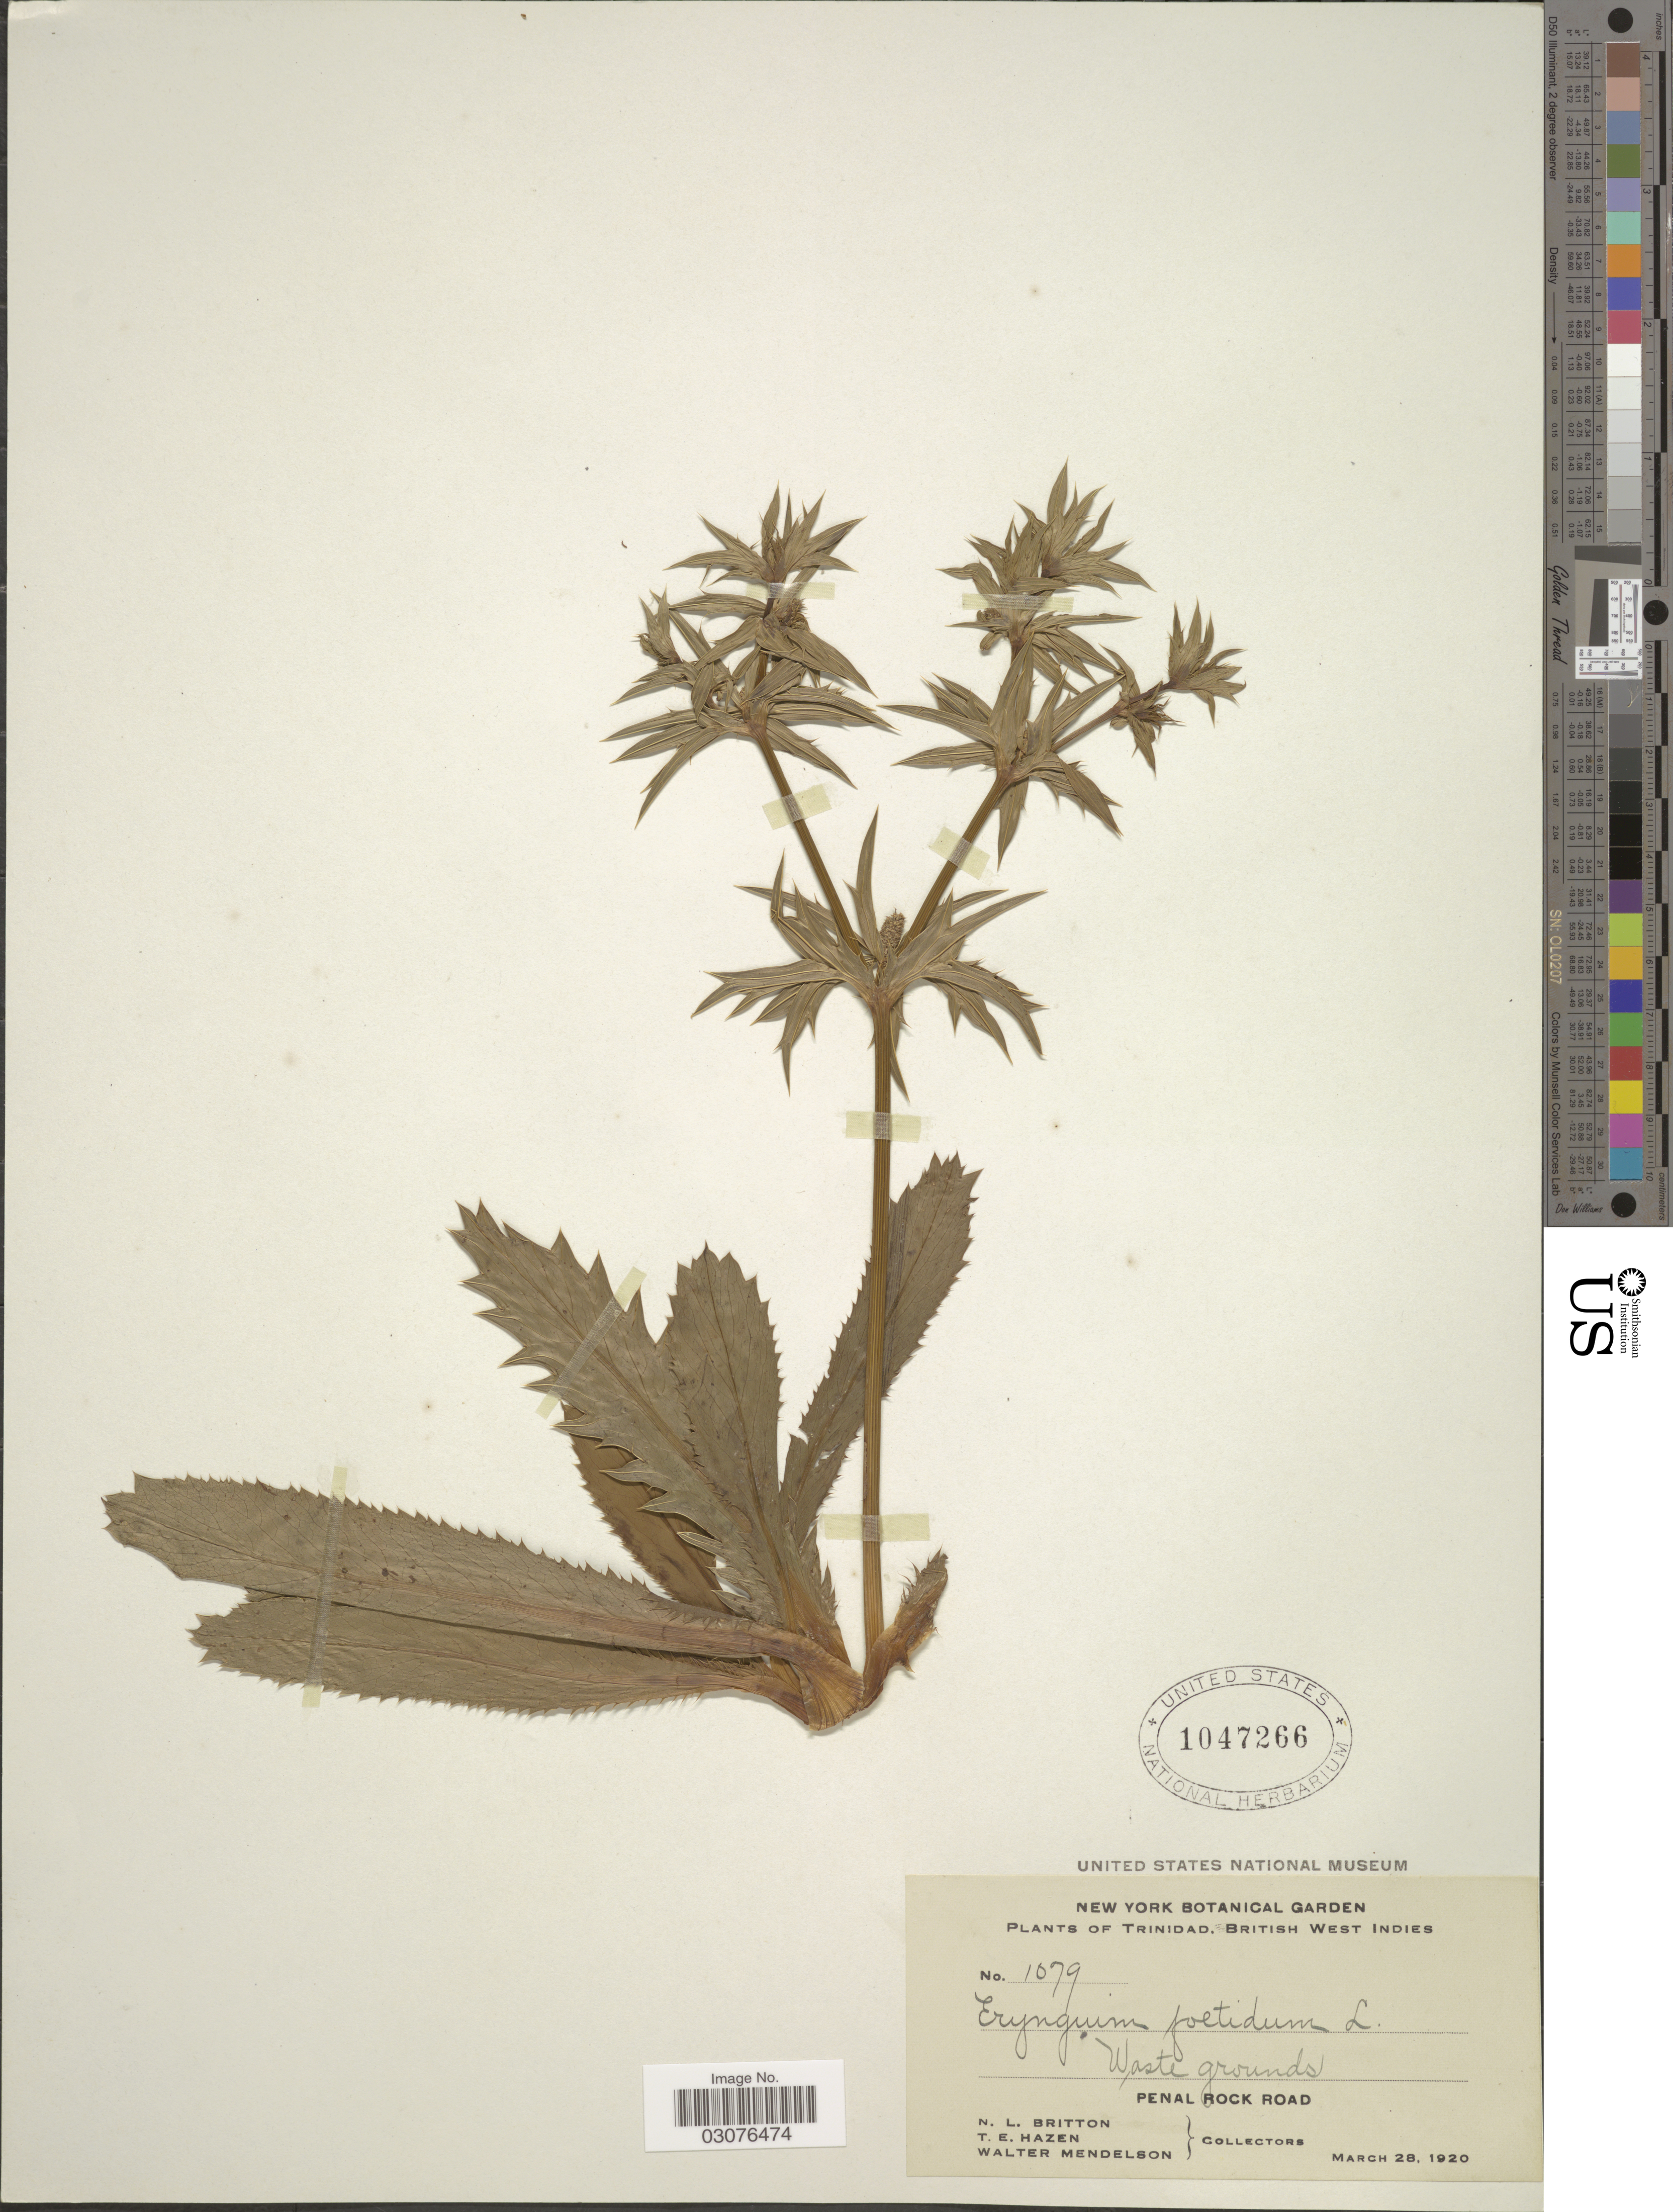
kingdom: Plantae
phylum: Tracheophyta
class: Magnoliopsida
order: Apiales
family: Apiaceae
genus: Eryngium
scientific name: Eryngium foetidum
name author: L.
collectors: N. Britton, T. E. Hazen & W. Mendelson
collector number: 1079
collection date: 1920-03-28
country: Trinidad and Tobago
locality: Trinidad, British West Indies. Penal Rock Road.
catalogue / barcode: US 1047266